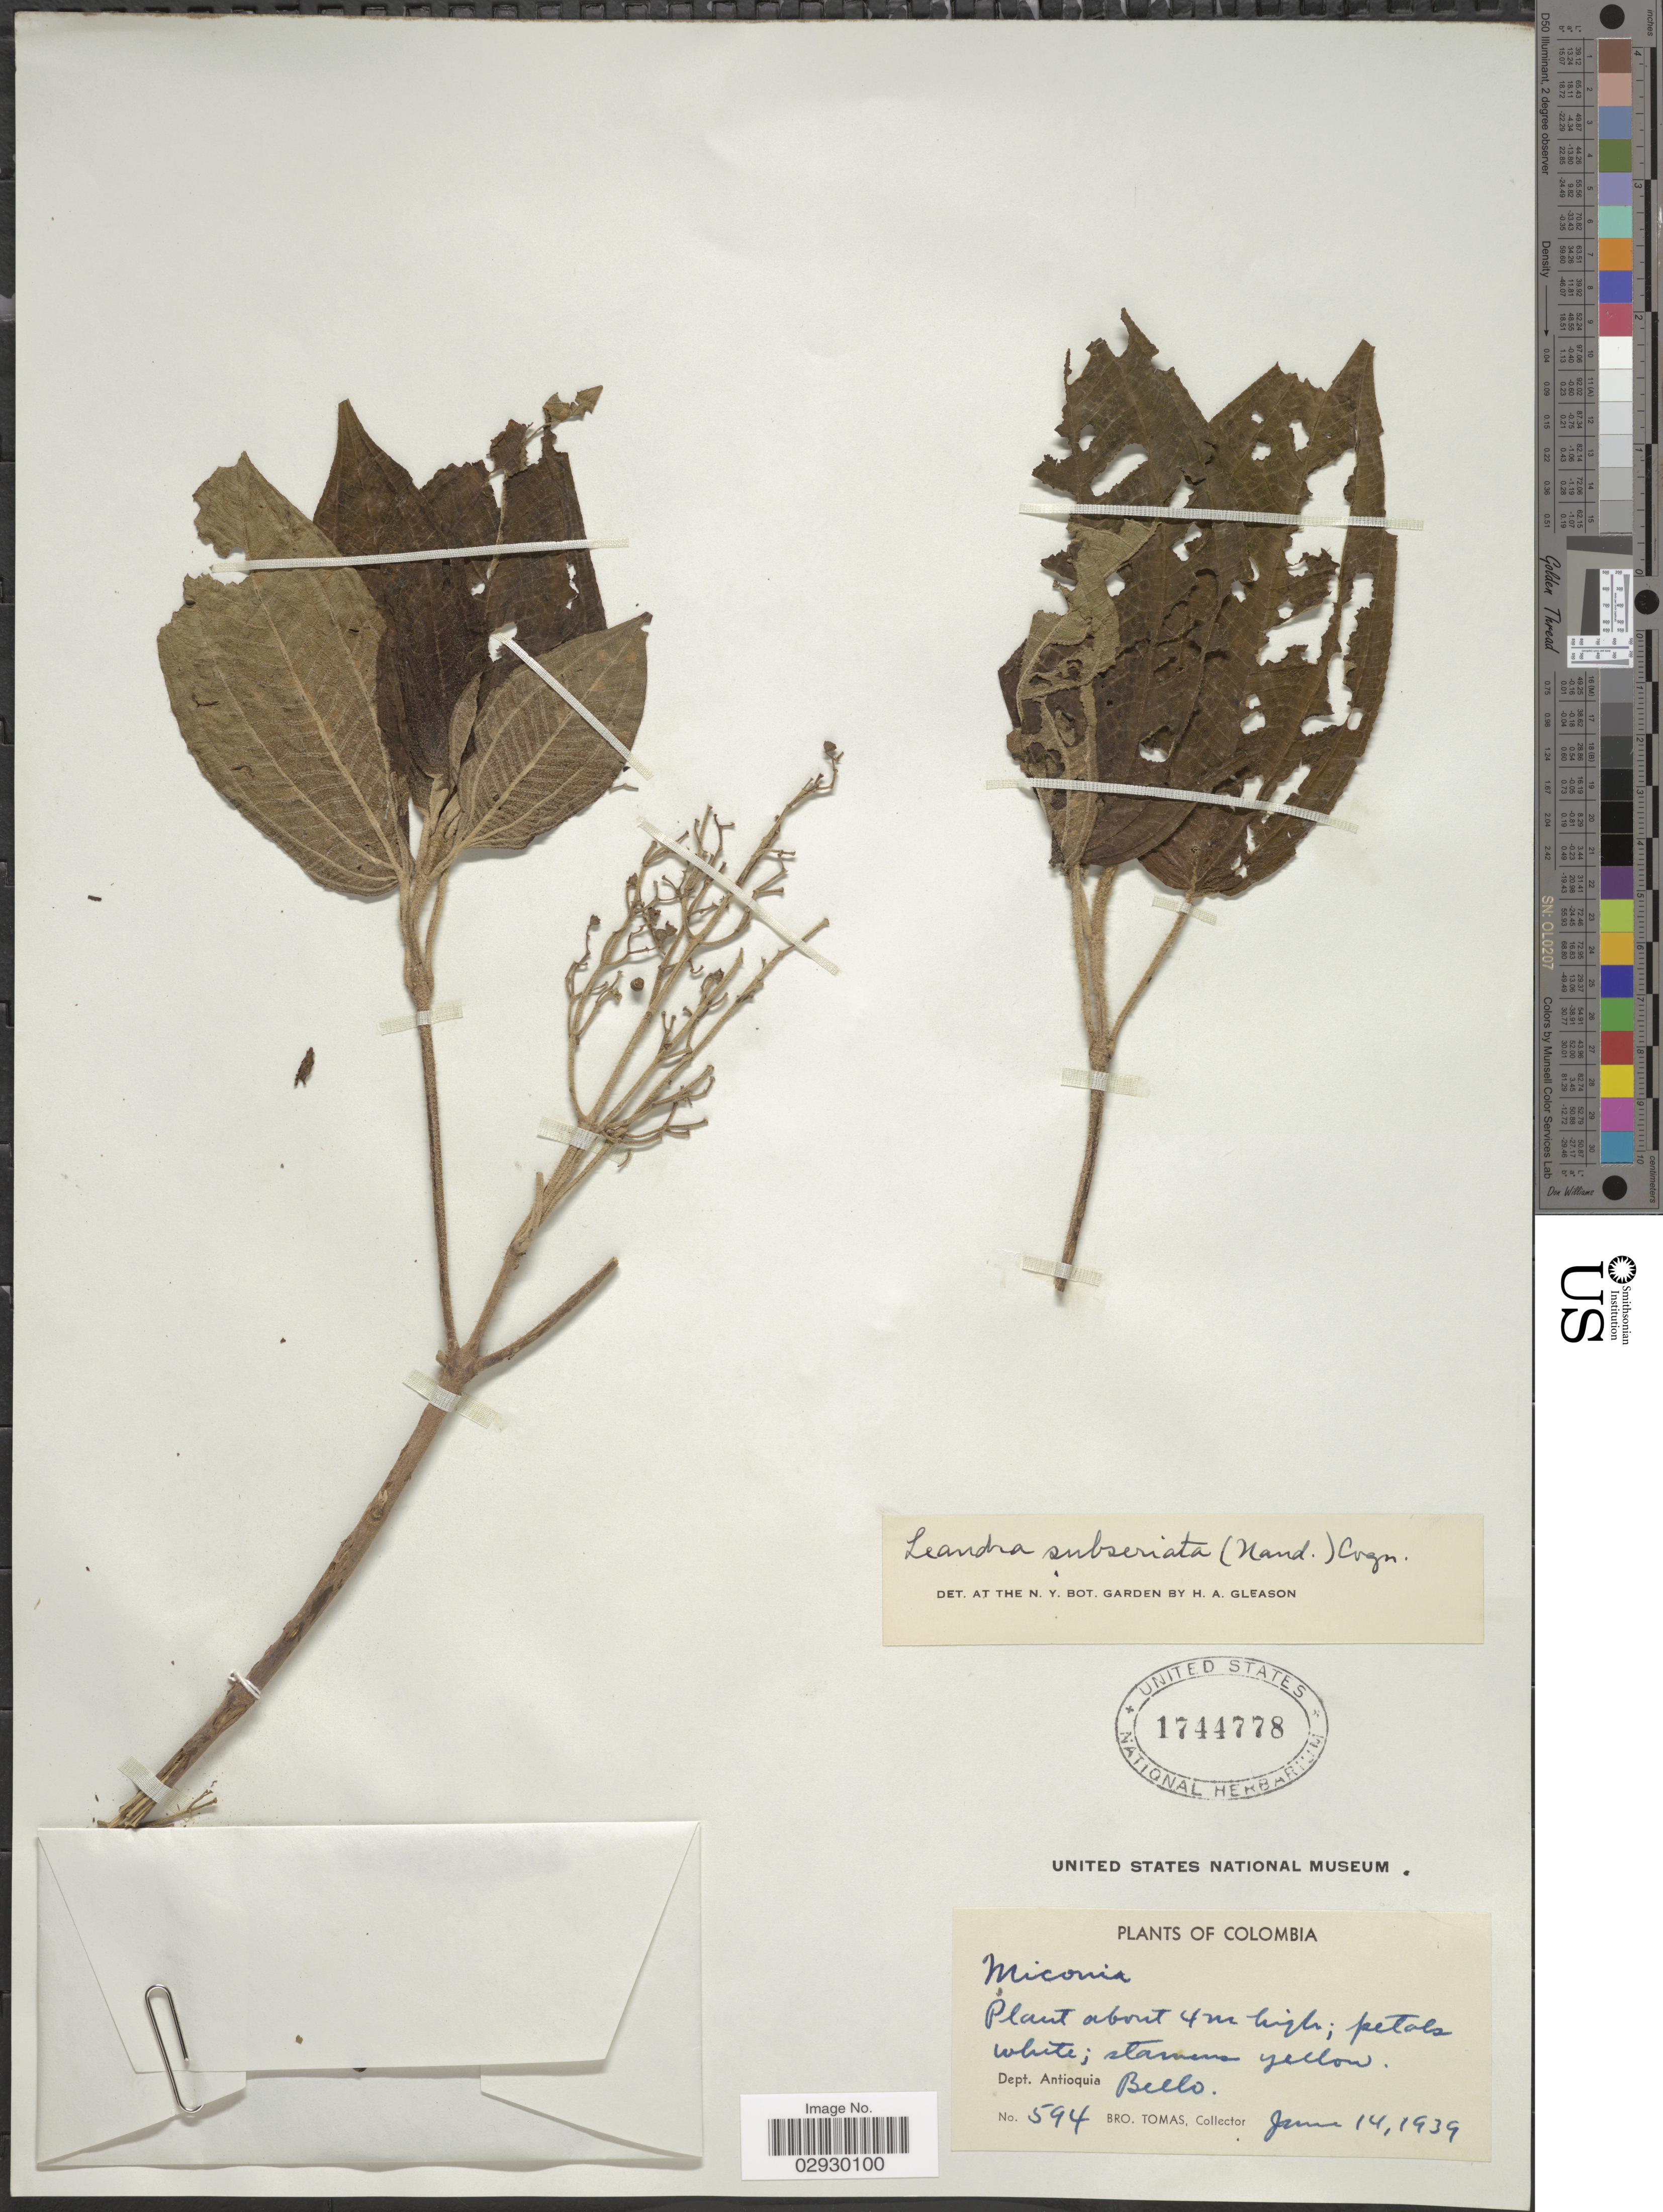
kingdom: Plantae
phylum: Tracheophyta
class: Magnoliopsida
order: Myrtales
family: Melastomataceae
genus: Leandra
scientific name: Leandra subseriata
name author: (Naudin) Cogn.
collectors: B. Tomas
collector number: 594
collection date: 1939-06-14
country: Colombia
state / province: Antioquia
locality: Dept. Antioquia, Bello.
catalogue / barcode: US 1744778